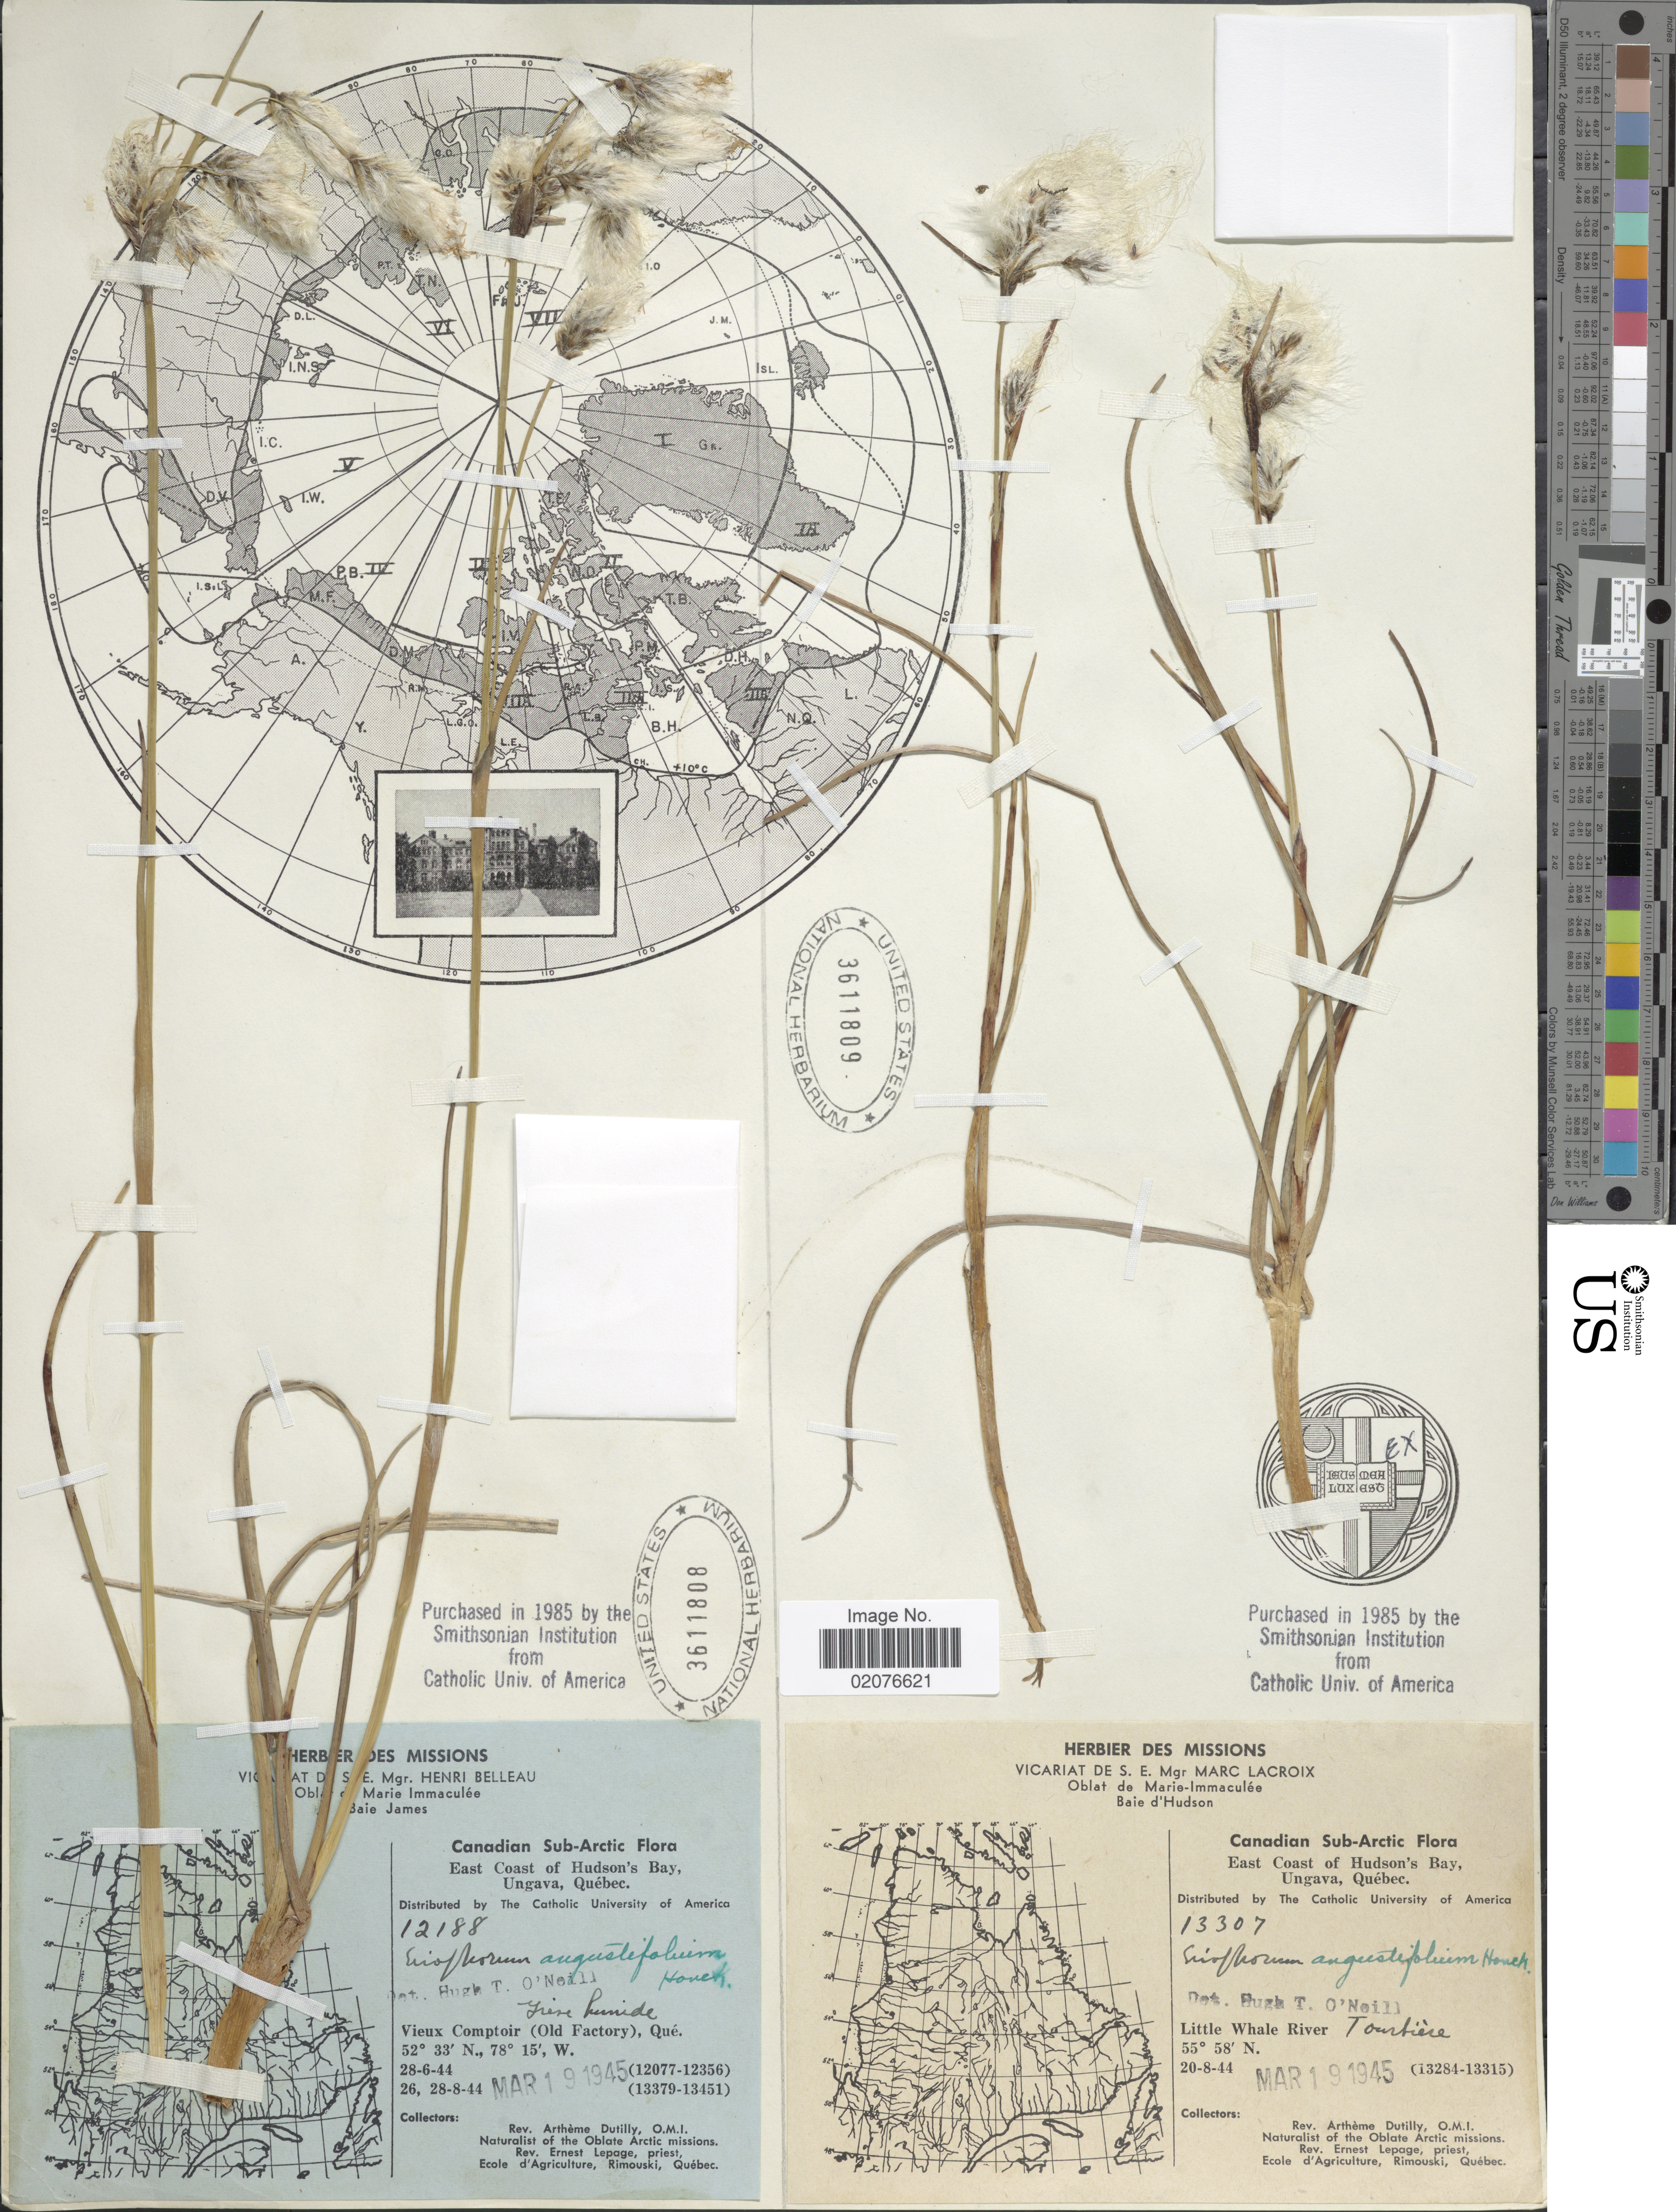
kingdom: Plantae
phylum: Tracheophyta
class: Liliopsida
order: Poales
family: Cyperaceae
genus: Eriophorum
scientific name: Eriophorum angustifolium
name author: Honck.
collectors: A. Dutilly & E. Lepage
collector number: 13307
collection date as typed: Transcribed d/m/y: 20/8/44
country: Canada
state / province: Quebec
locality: Canadian Sub-Arctic, East Coast of Hudson's Bay Ungava, Little Whale River, Toutiére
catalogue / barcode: US 3611809-2